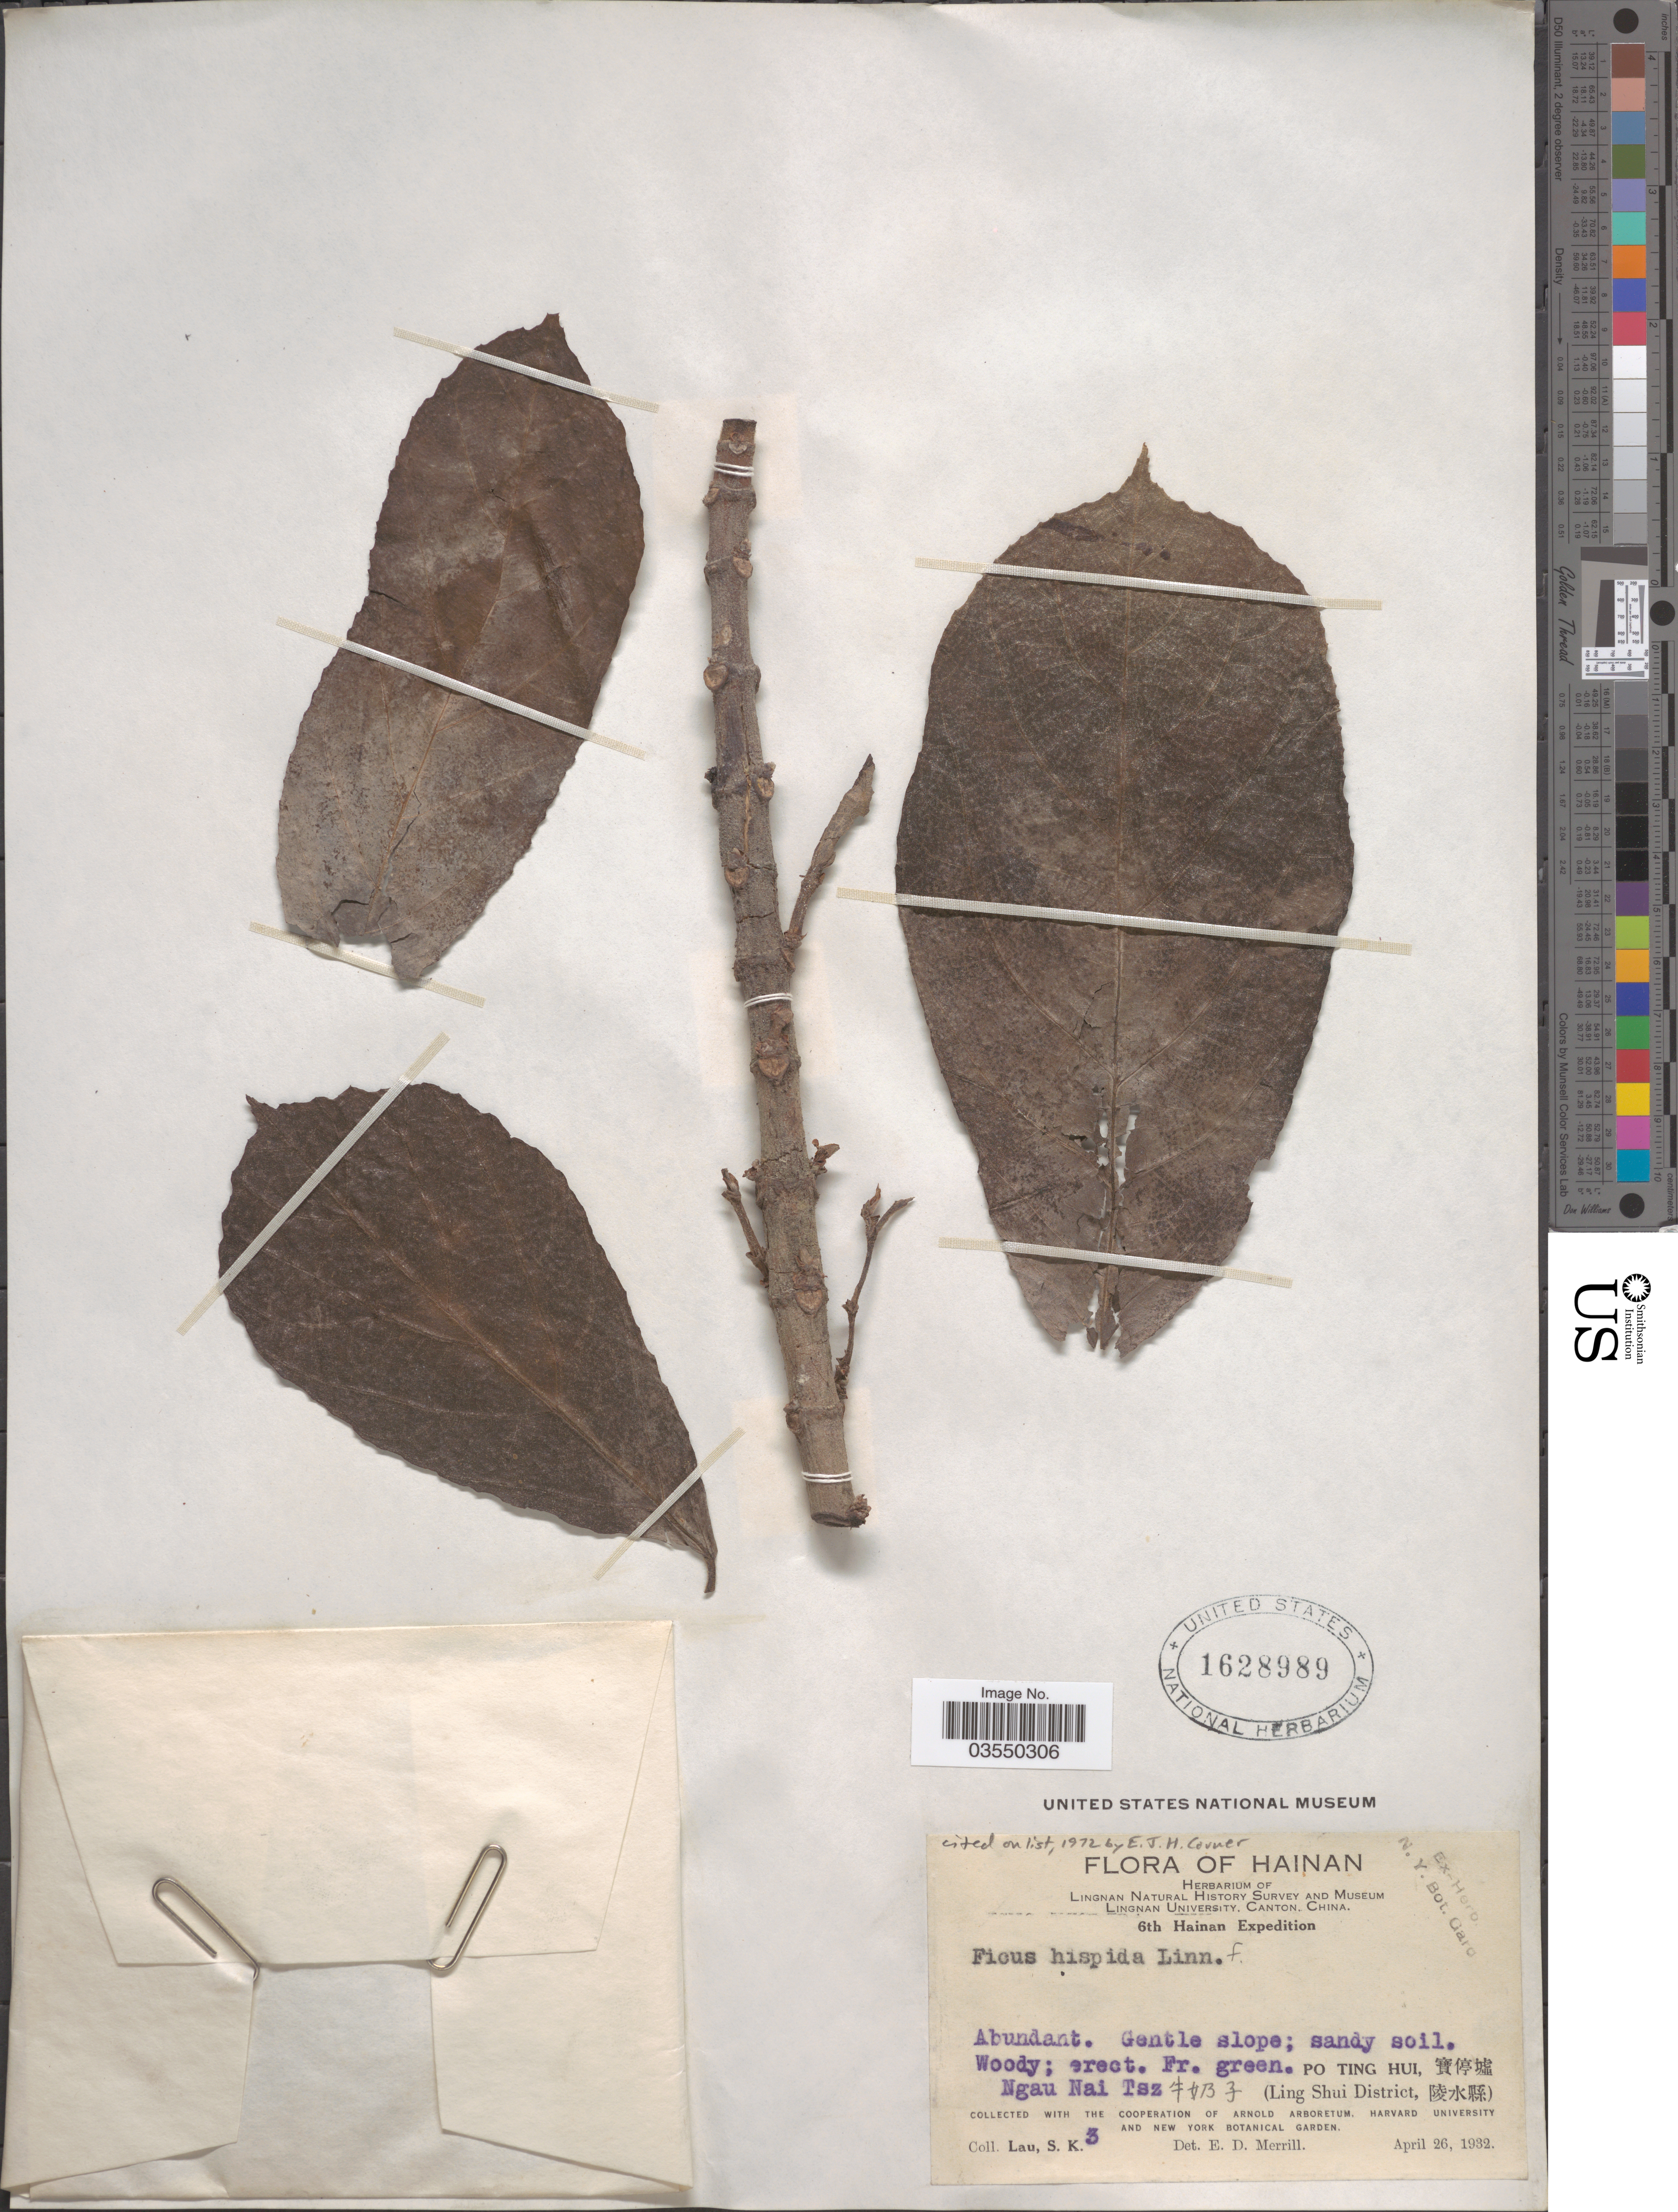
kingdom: Plantae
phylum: Tracheophyta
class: Magnoliopsida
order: Rosales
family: Moraceae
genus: Ficus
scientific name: Ficus hispida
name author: L. f.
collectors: S. K. Lau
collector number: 3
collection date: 1932-04-26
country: China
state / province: Hainan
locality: Ngau Nai Tsz X. Po Ting Hui, X (Ling Shui District, X).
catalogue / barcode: US 1628989